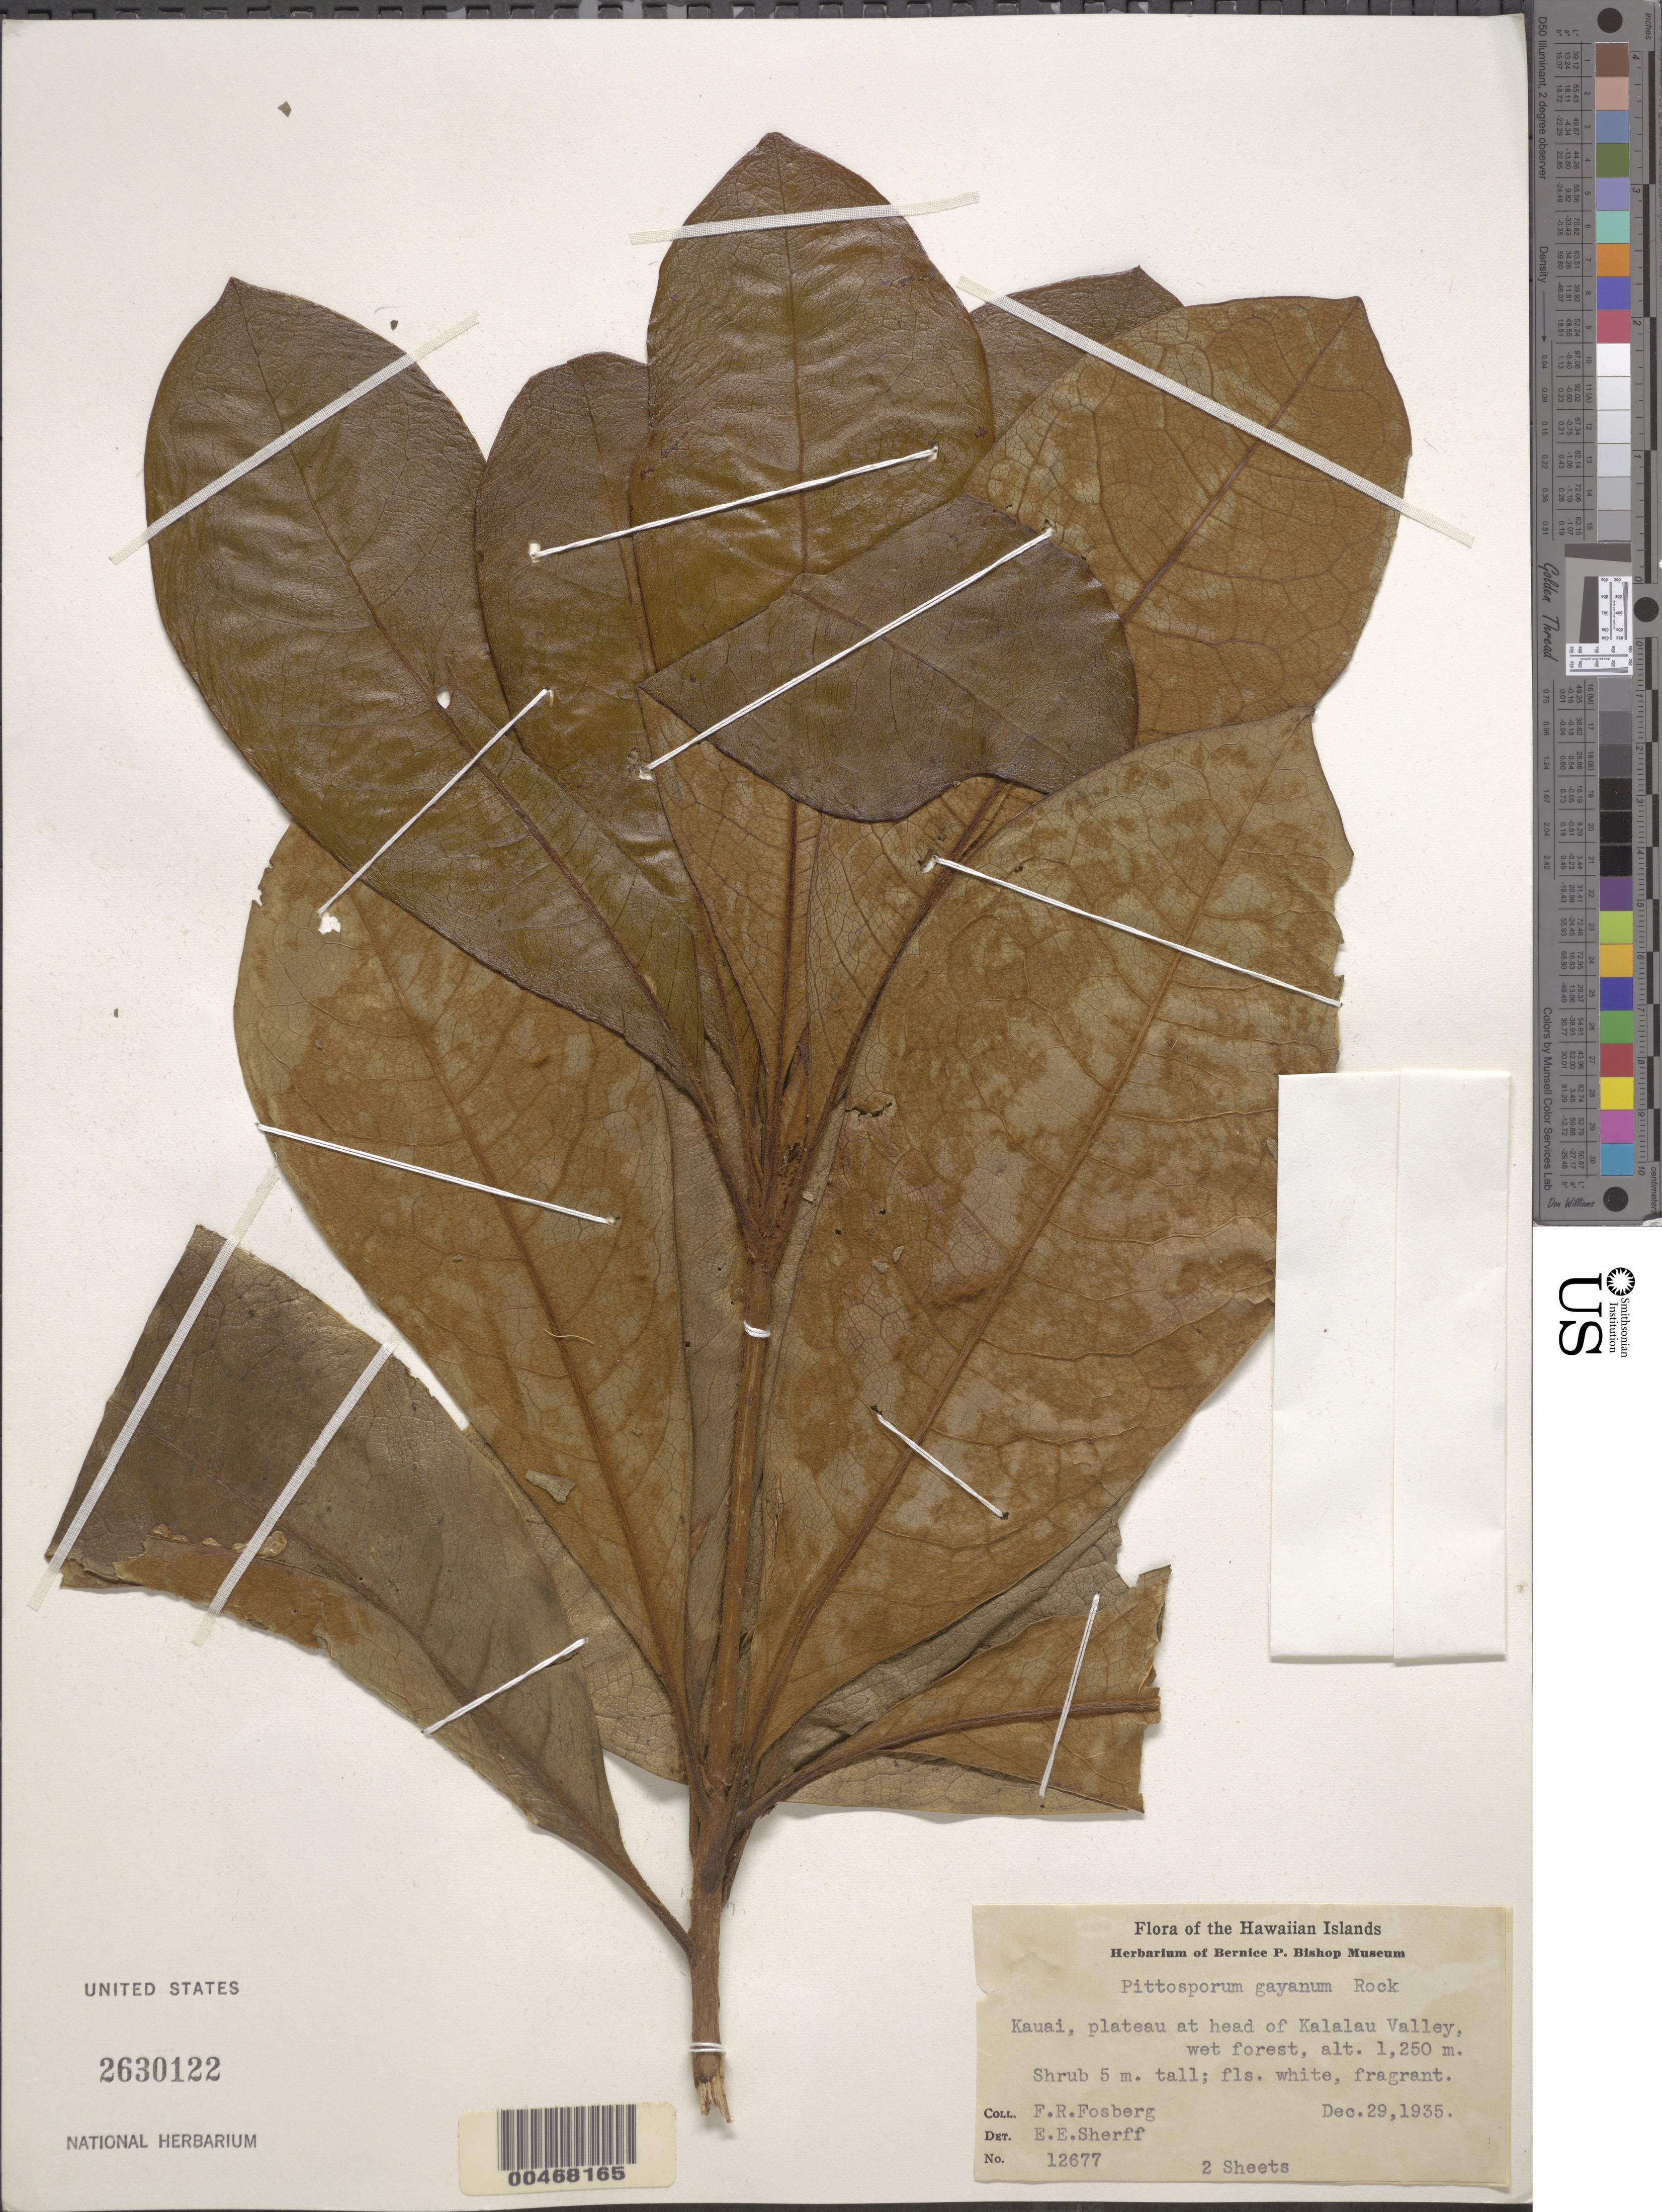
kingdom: Plantae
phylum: Tracheophyta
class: Magnoliopsida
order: Apiales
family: Pittosporaceae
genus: Pittosporum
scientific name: Pittosporum gayanum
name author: Rock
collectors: F. R. Fosberg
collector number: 12677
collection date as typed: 29 Dec 1935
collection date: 1935-12-29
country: United States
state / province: Hawaii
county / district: Kauai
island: Kaua'i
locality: plateau at head of Kalalau Valley.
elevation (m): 1250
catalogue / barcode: US 2630122